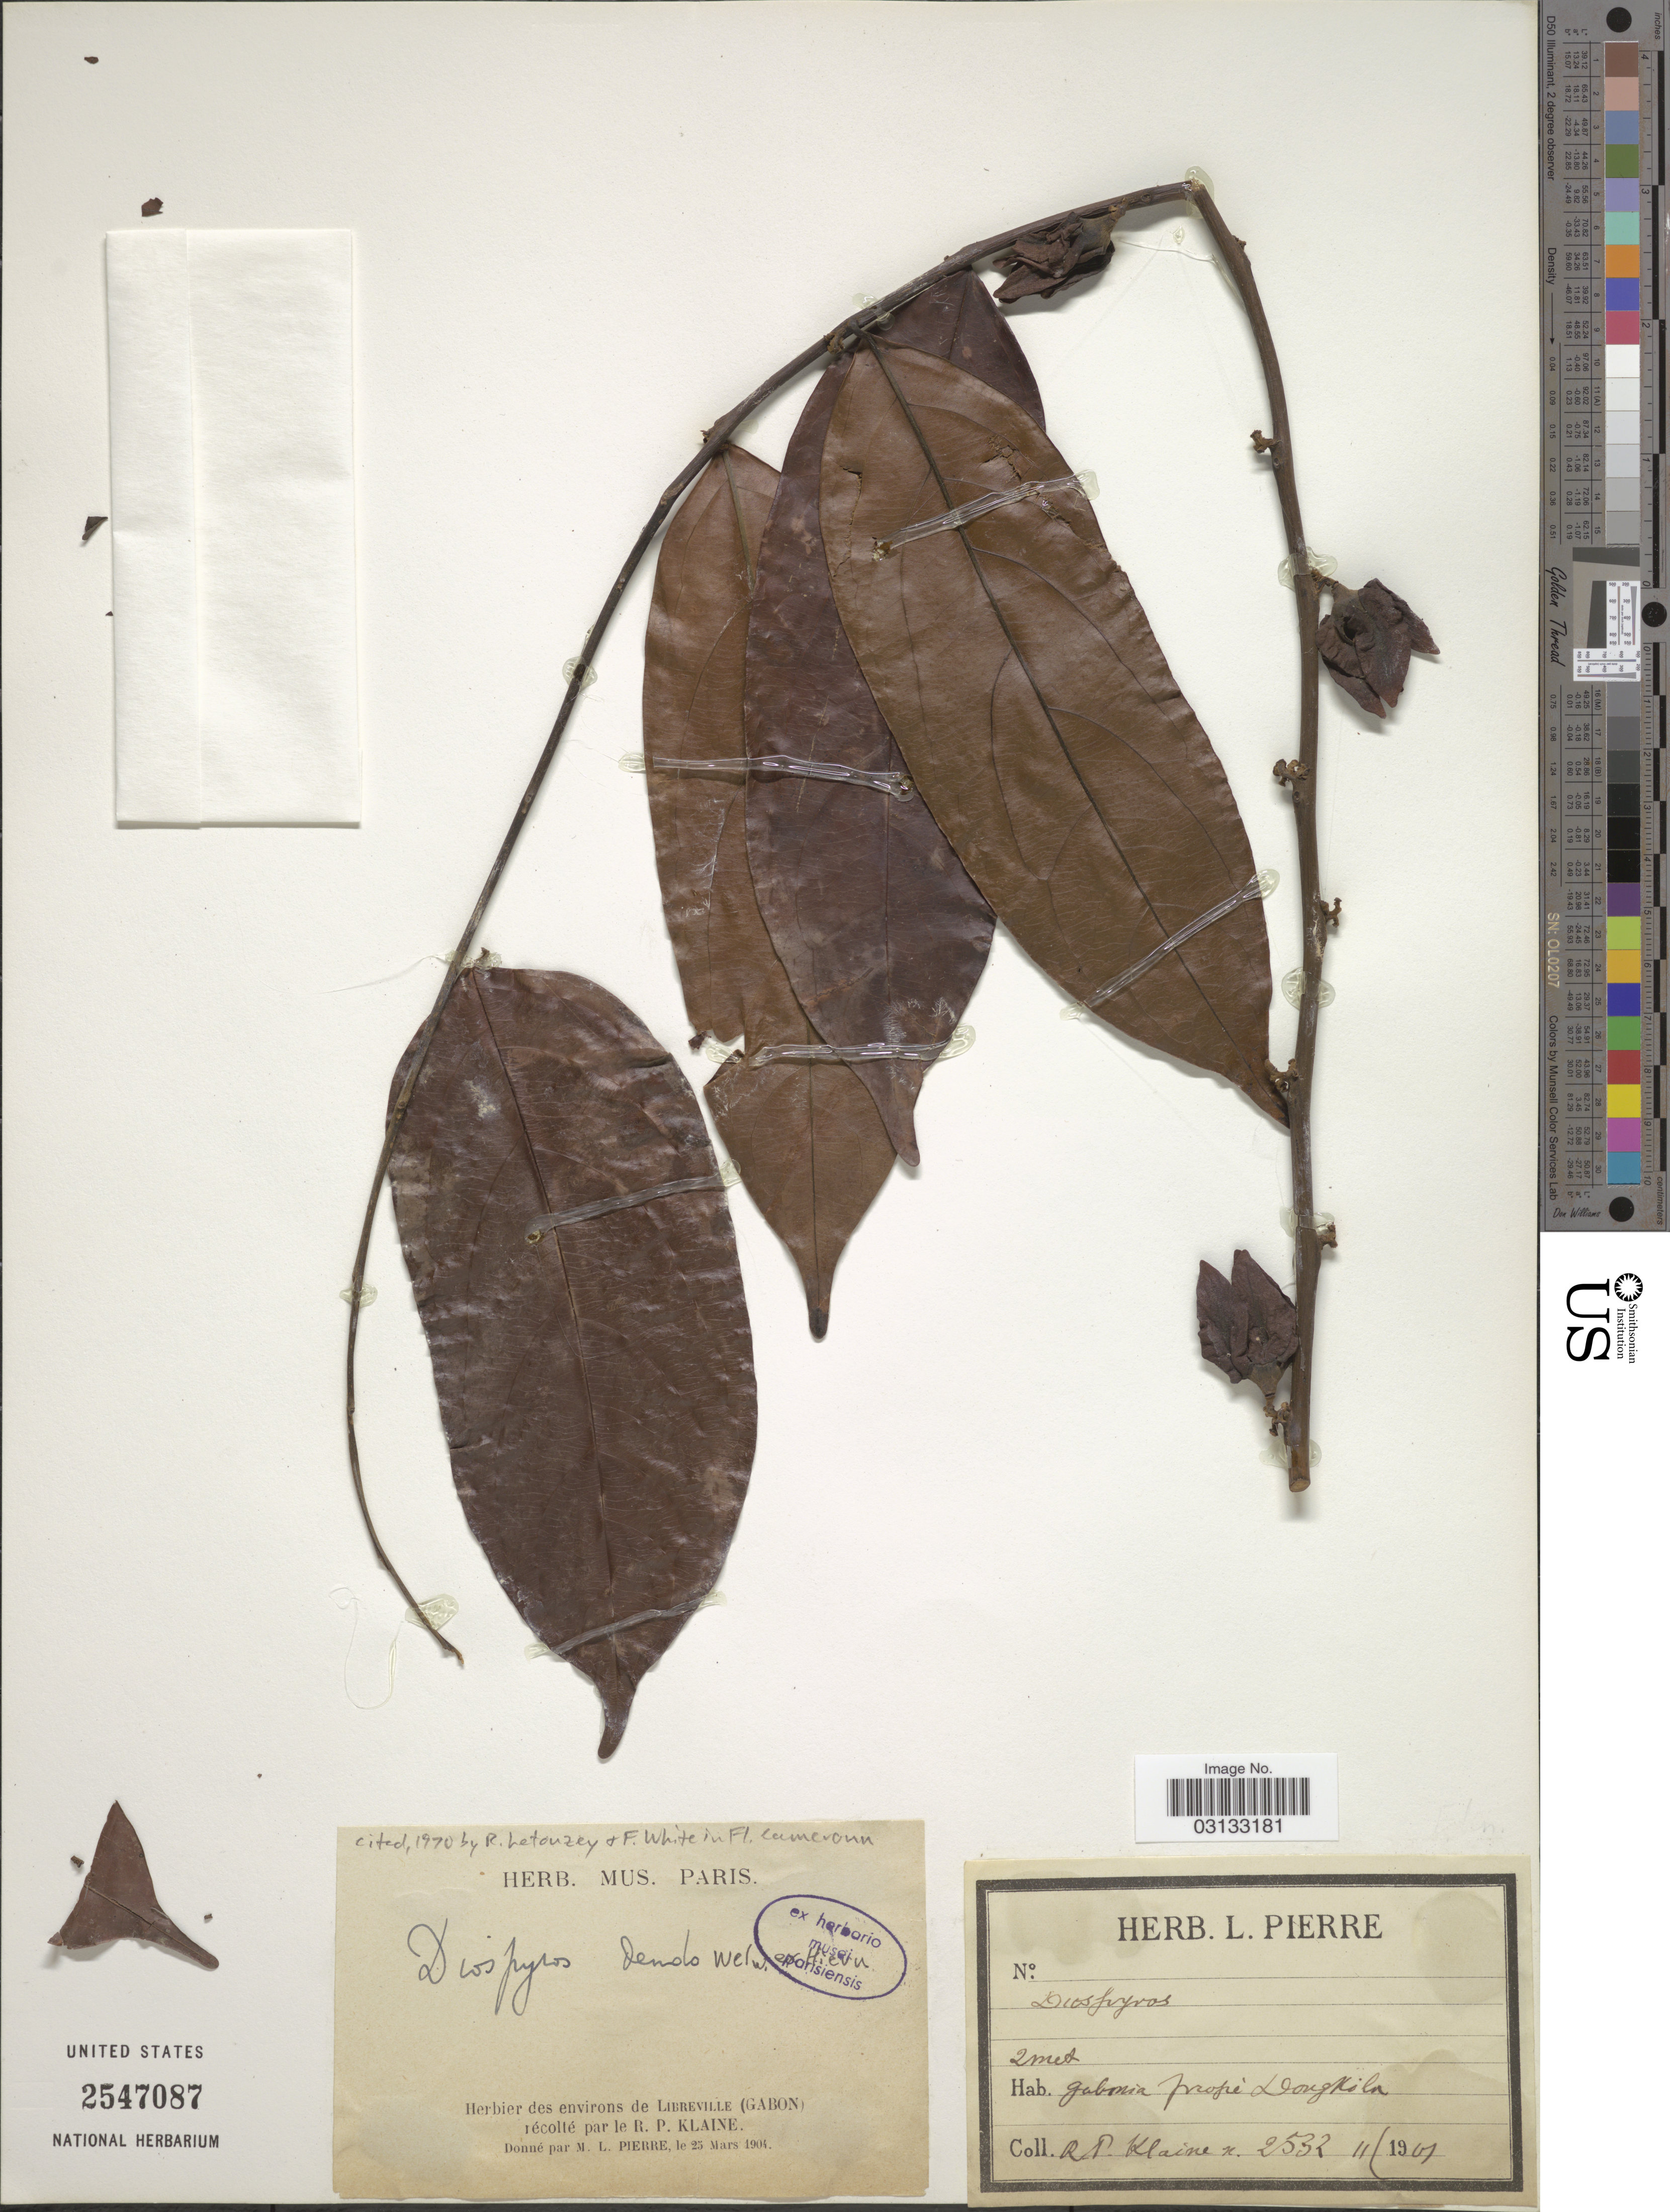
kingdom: Plantae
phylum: Tracheophyta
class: Magnoliopsida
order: Ericales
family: Ebenaceae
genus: Diospyros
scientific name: Diospyros dendo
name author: Welw. ex Hiern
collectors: R. Klaine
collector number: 2532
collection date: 1901-11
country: Gabon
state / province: Estuaire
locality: Gabonia propé Donghila [Donguila]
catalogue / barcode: US 2547087